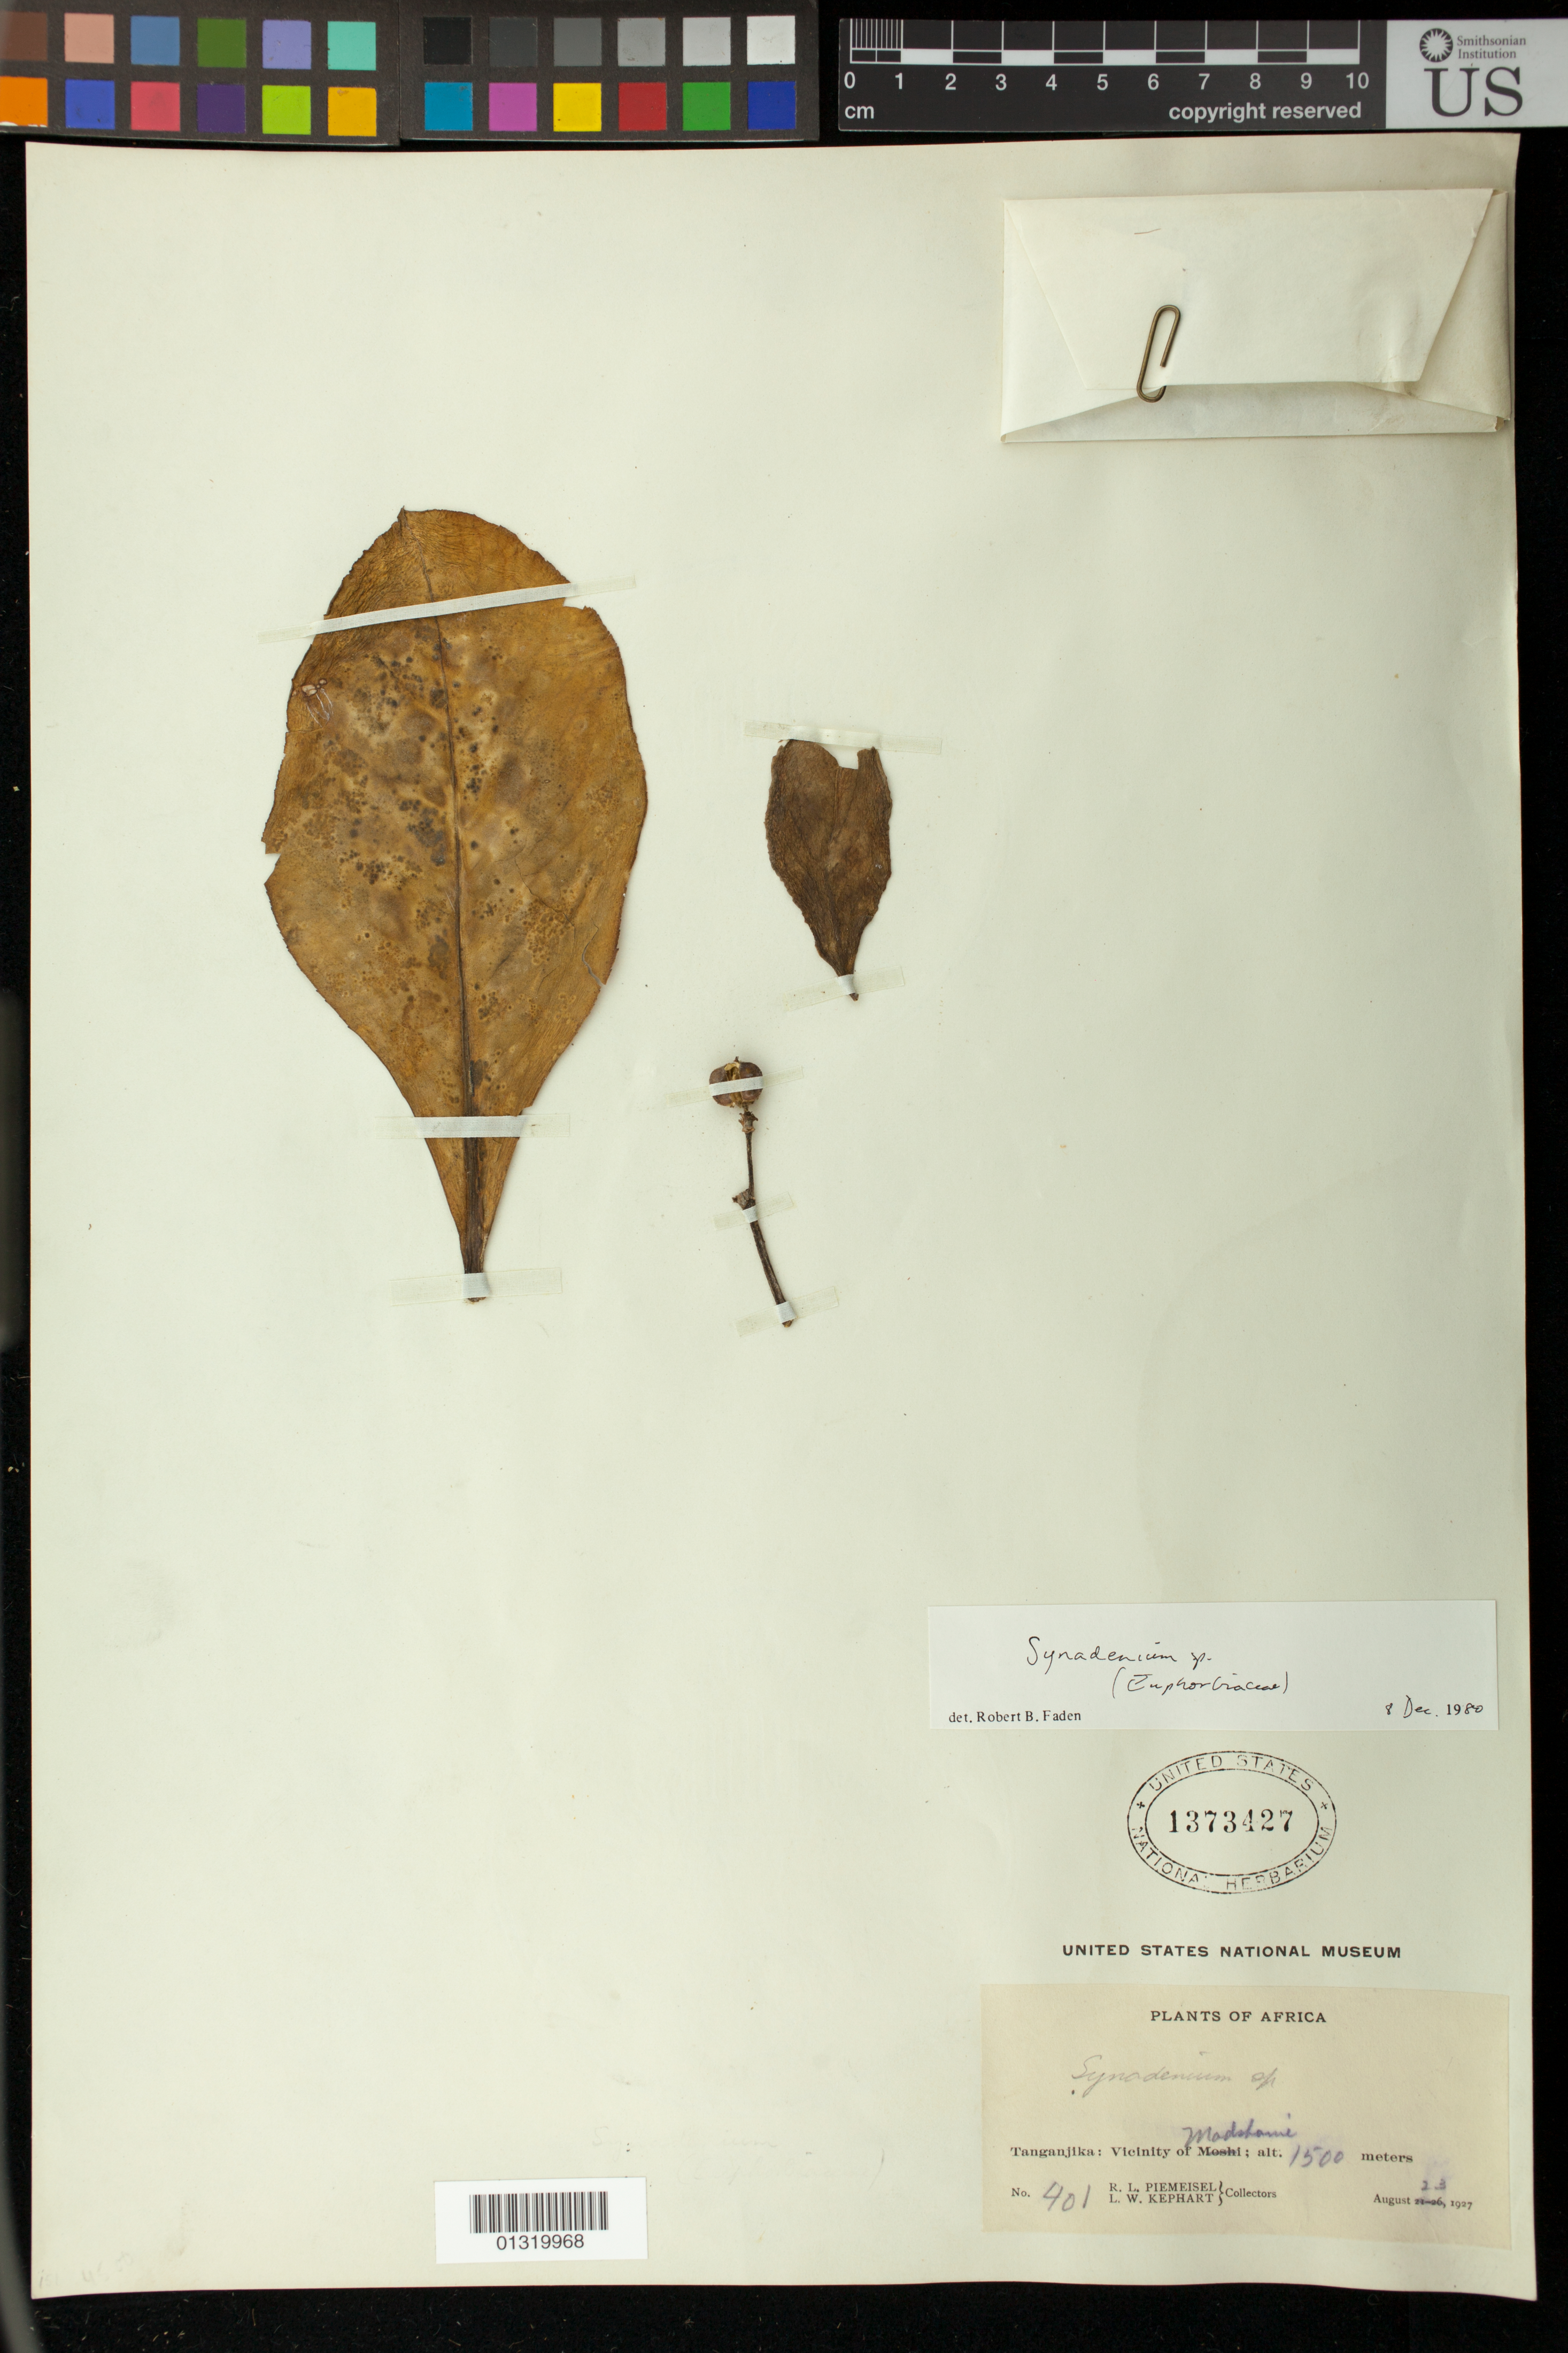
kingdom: Plantae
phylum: Tracheophyta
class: Magnoliopsida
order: Malpighiales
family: Euphorbiaceae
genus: Synadenium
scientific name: Synadenium sp.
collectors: R. L. Piemeisel & L. W. Kephart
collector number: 401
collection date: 1927-08-23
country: Tanzania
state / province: Kilimanjaro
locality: Tanganjika: Vicinity of Modshami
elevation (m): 1500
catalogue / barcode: US 1373427